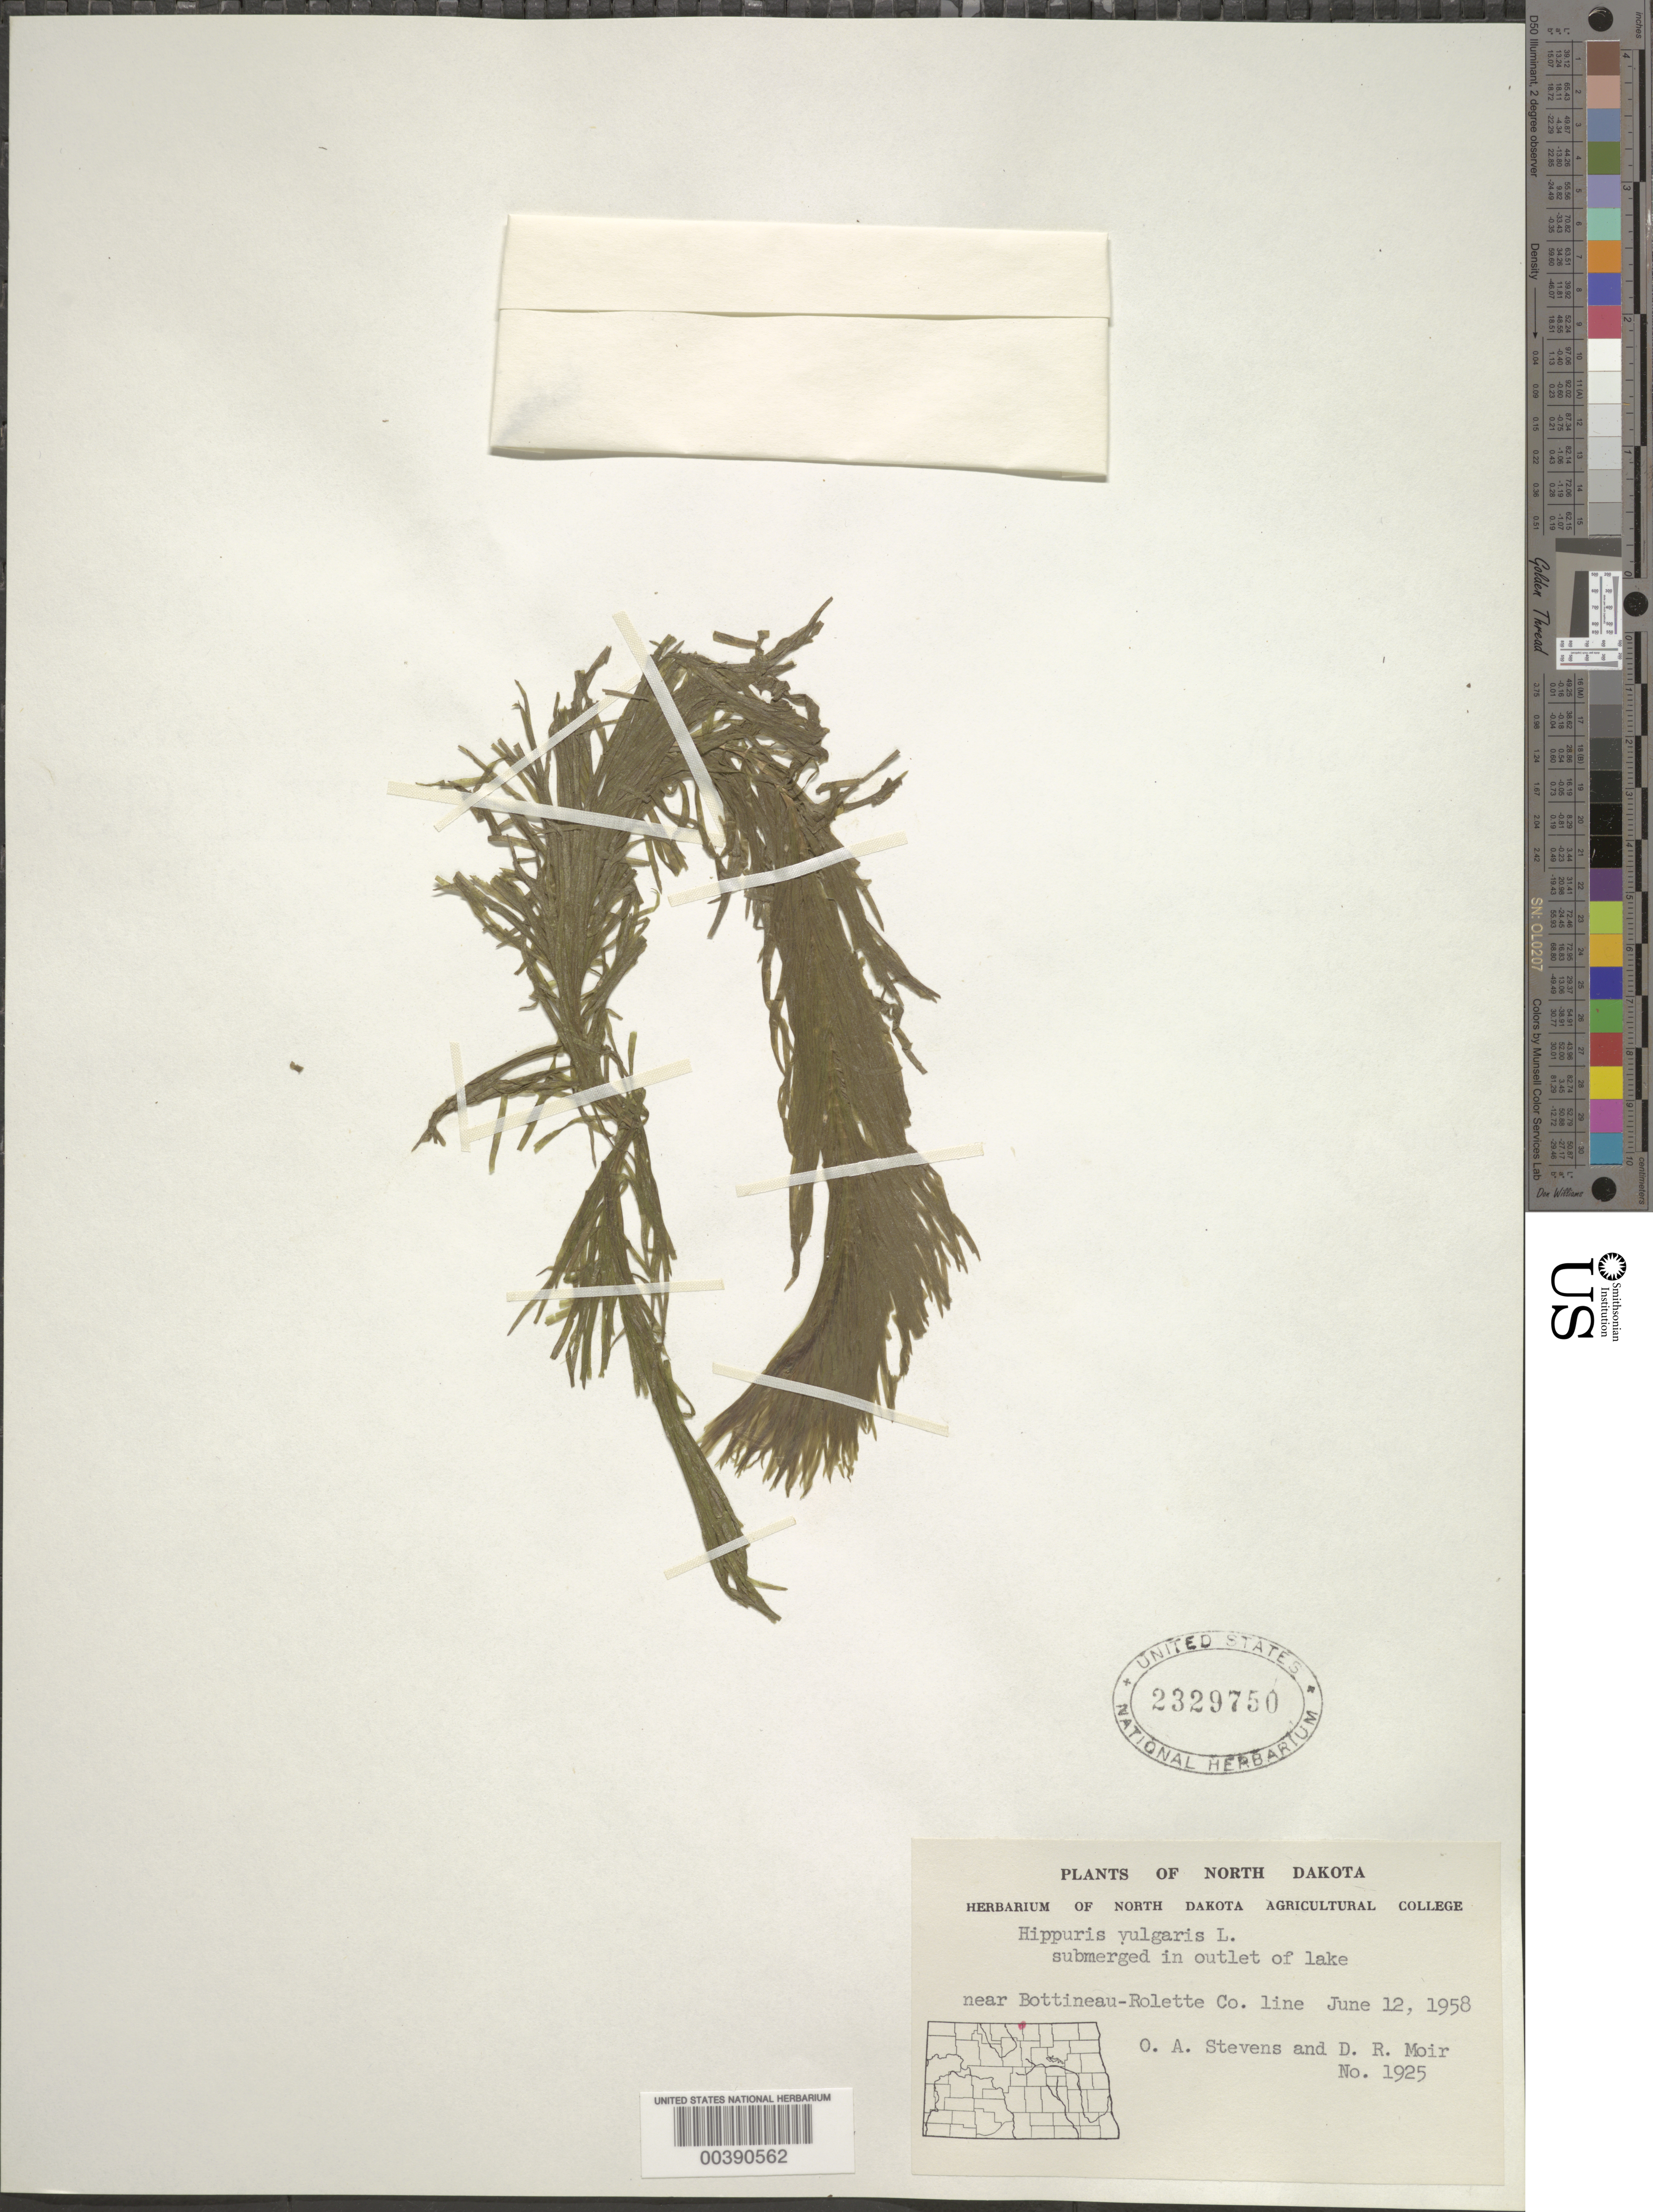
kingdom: Plantae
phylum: Tracheophyta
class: Magnoliopsida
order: Lamiales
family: Plantaginaceae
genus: Hippuris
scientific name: Hippuris vulgaris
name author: L.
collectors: O. Stevens & D. Moir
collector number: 1925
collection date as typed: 12 Jun 1958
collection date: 1958-06-12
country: United States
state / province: North Dakota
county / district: Bottineau / Rolette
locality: Near county line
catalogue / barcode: US 2329750